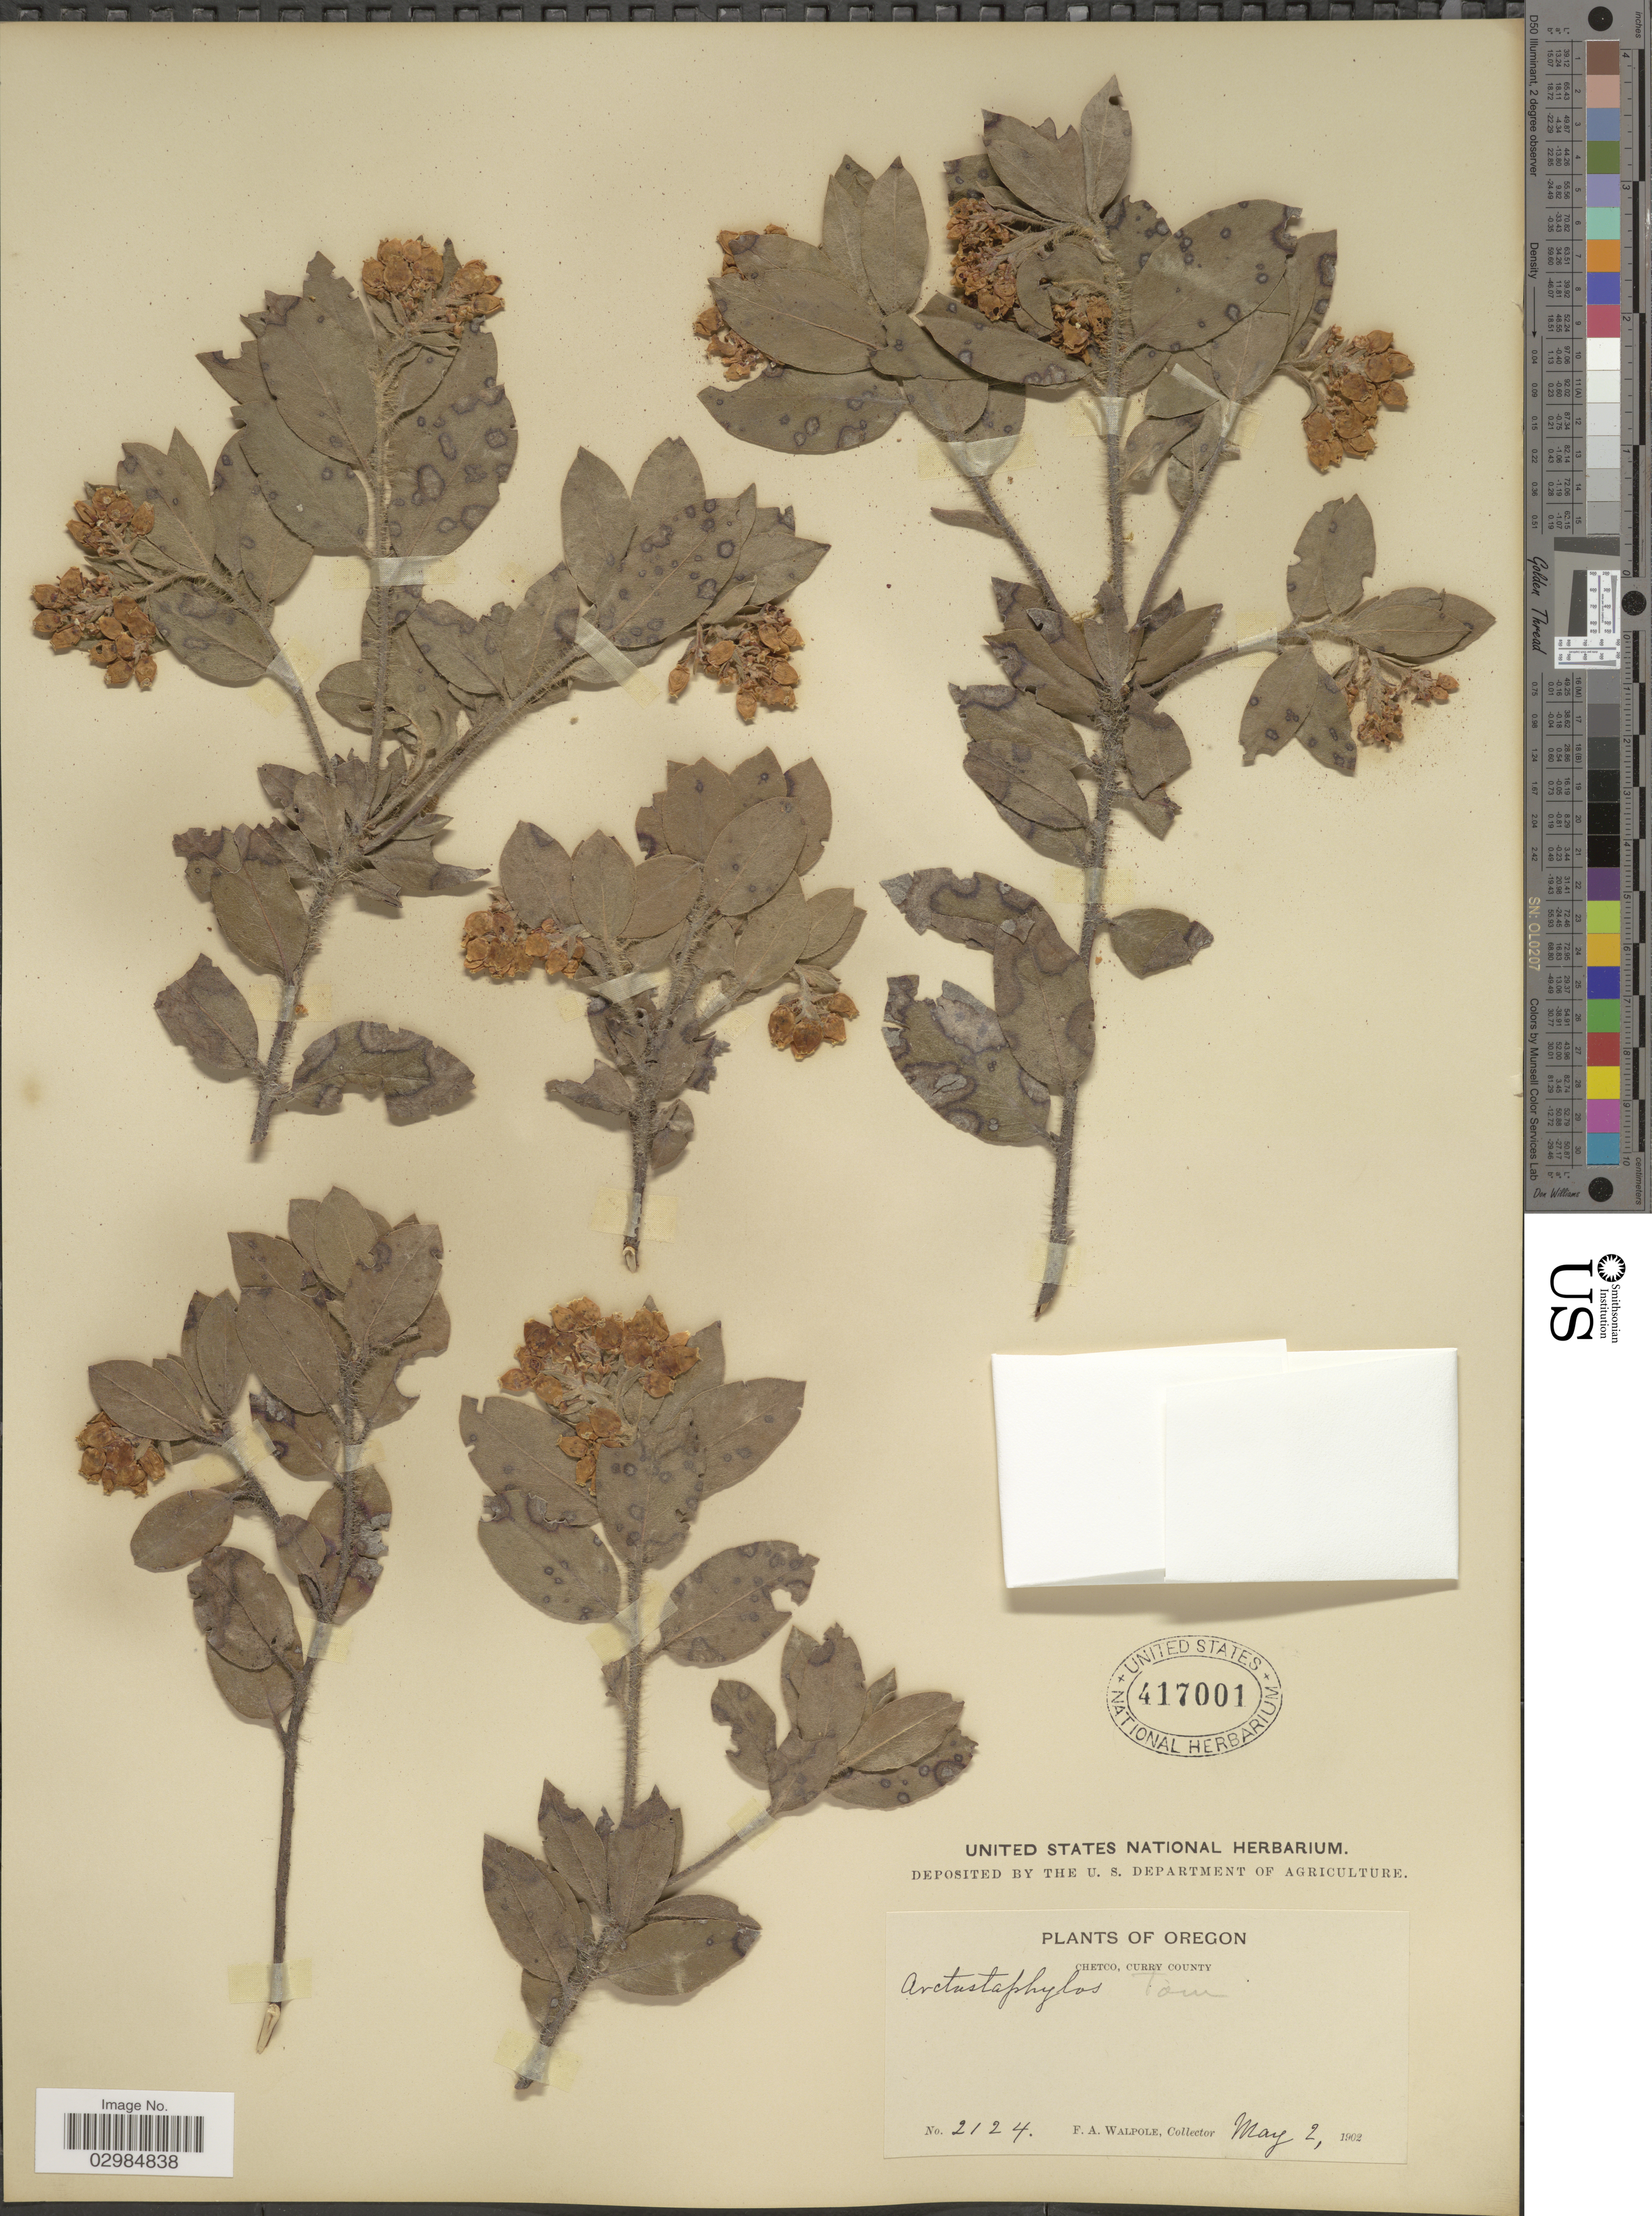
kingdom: Plantae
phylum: Tracheophyta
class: Magnoliopsida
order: Ericales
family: Ericaceae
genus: Arctostaphylos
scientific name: Arctostaphylos tomentosa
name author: (Pursh) Lindl.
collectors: F. Walpole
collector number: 2124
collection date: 1902-05-02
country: United States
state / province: Oregon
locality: Chetco, Curry County.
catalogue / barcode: US 417001